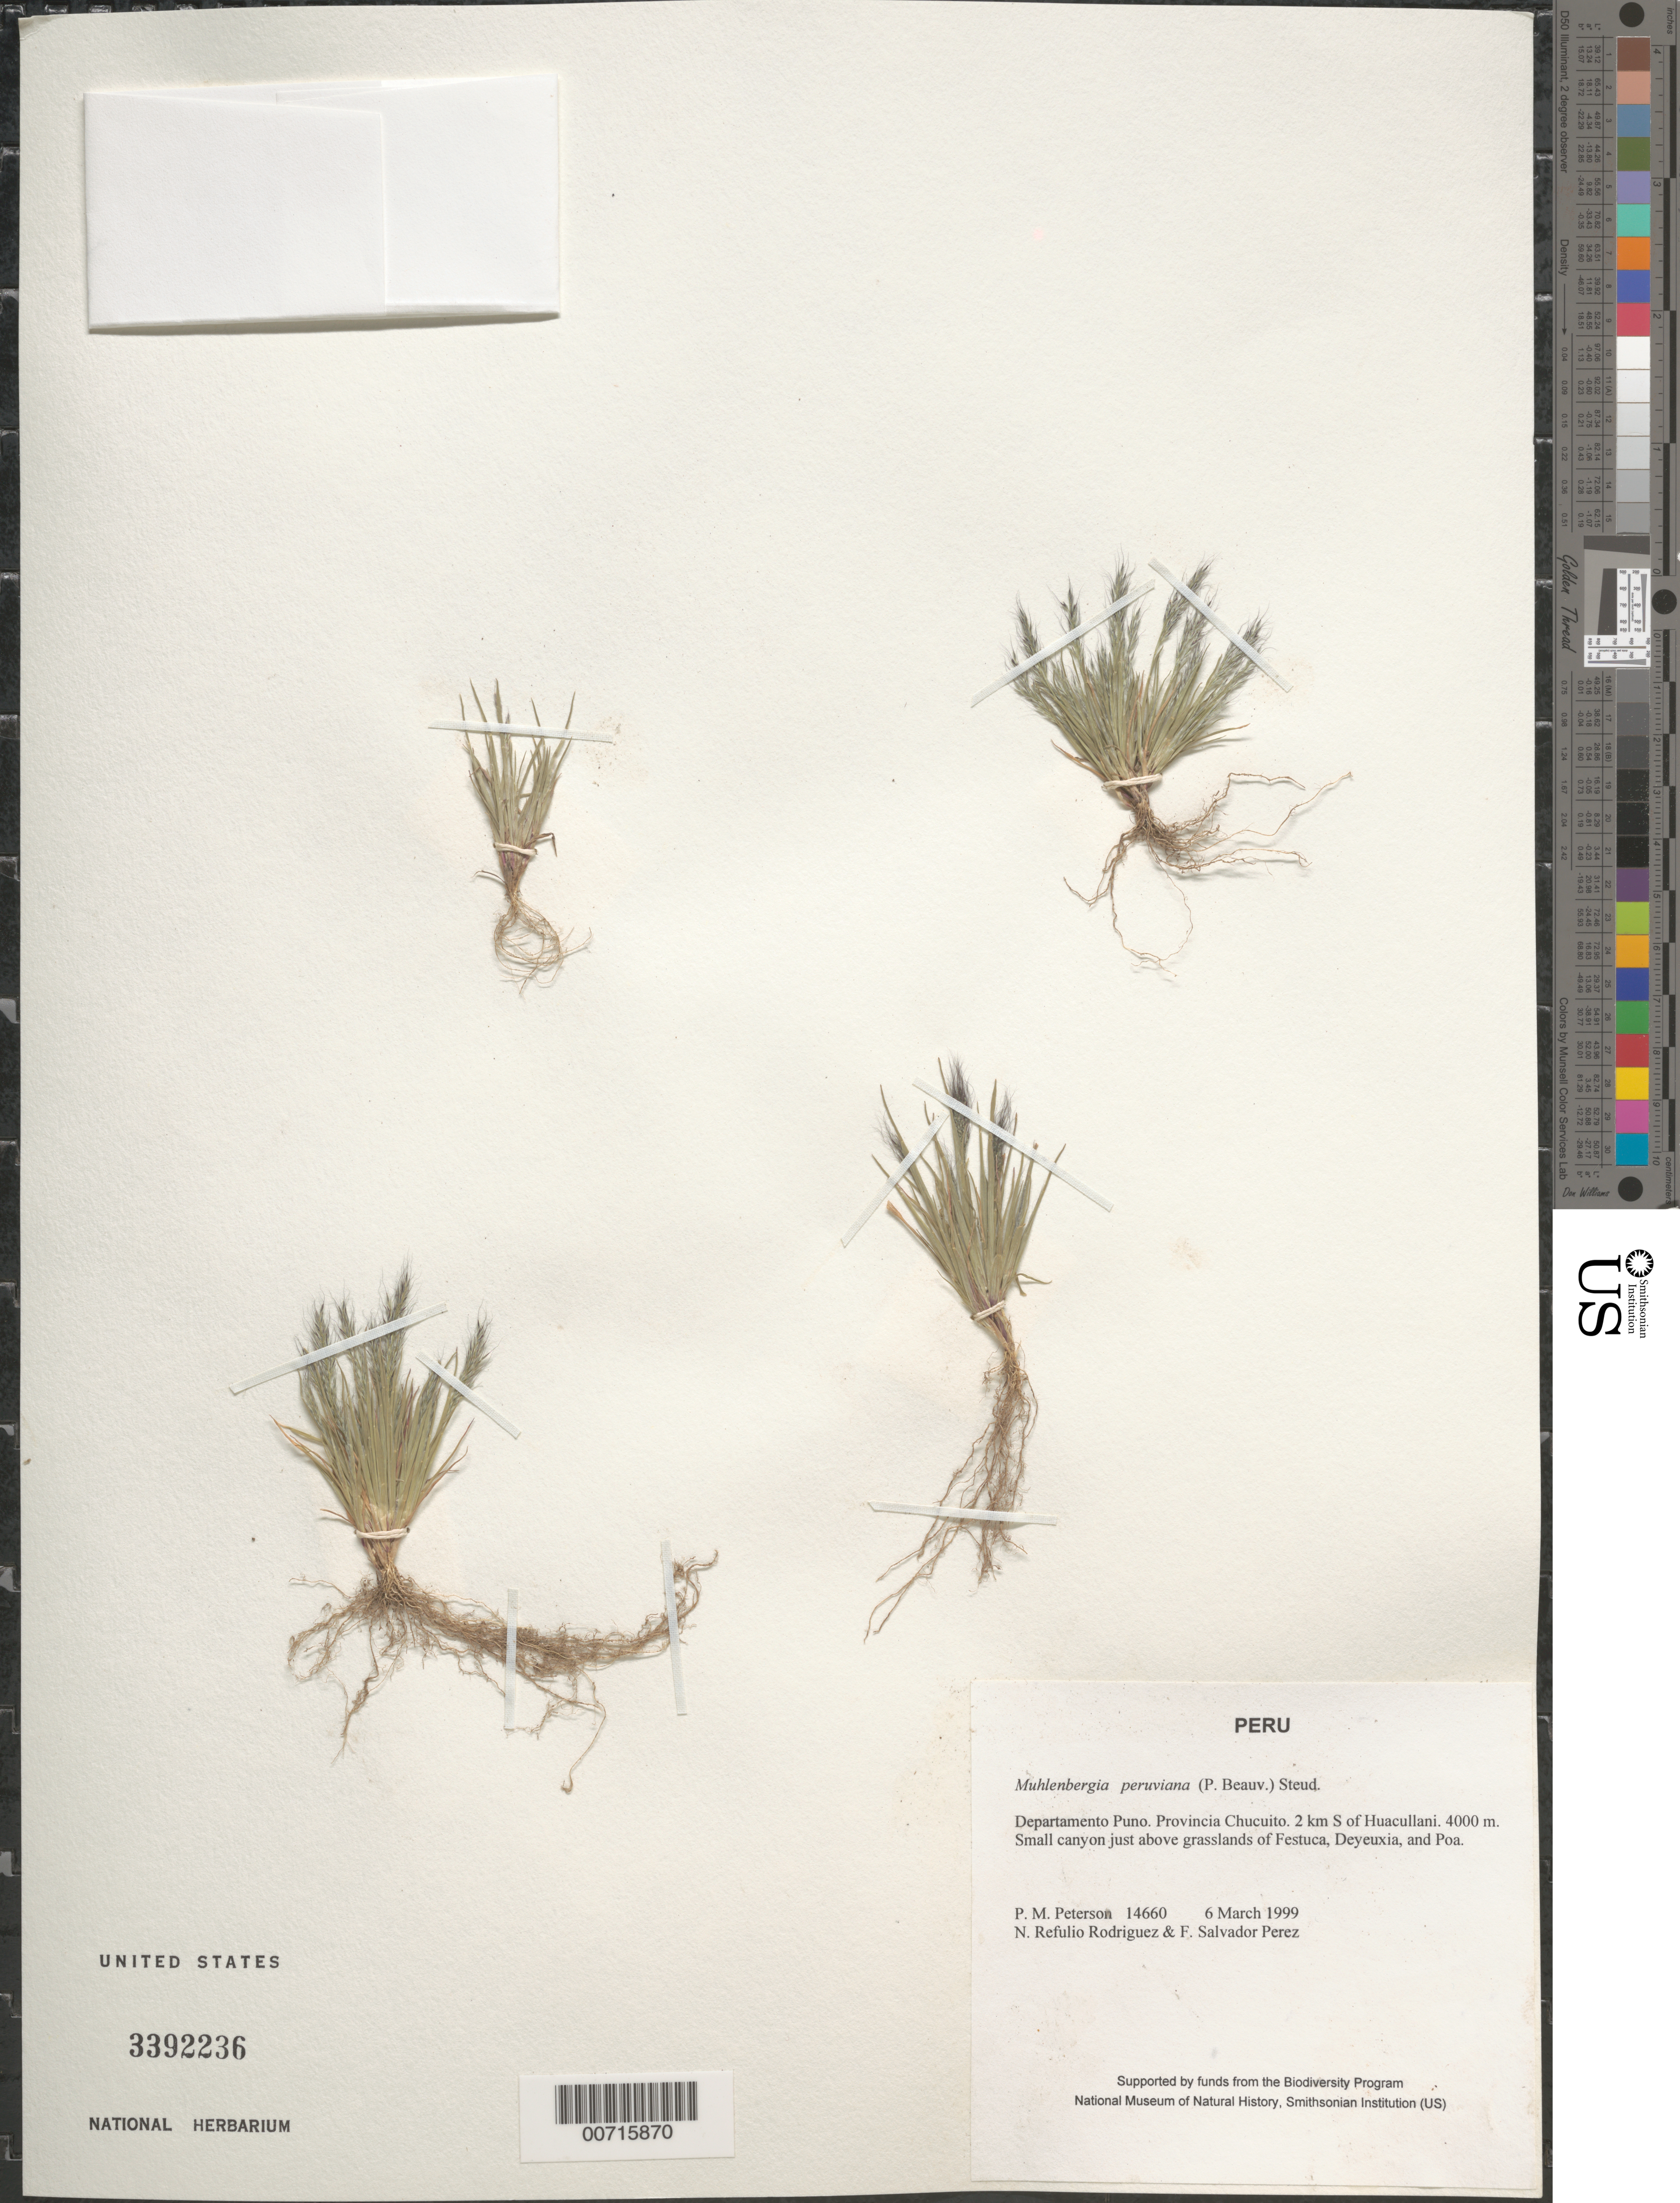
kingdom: Plantae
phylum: Tracheophyta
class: Liliopsida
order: Poales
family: Poaceae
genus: Muhlenbergia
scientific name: Muhlenbergia peruviana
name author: (P. Beauv.) Steud.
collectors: P. M. Peterson, N. Refulio-Rodríguez & F. Salvador Perez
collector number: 14660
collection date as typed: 06 Mar 1999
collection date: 1999-03-06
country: Peru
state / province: Puno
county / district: Chucuito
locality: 2 km S of Huacullani.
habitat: Small canyon just above grasslands of Festuca, Deyeuxia and Poa.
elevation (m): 4000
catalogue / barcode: US 3392236